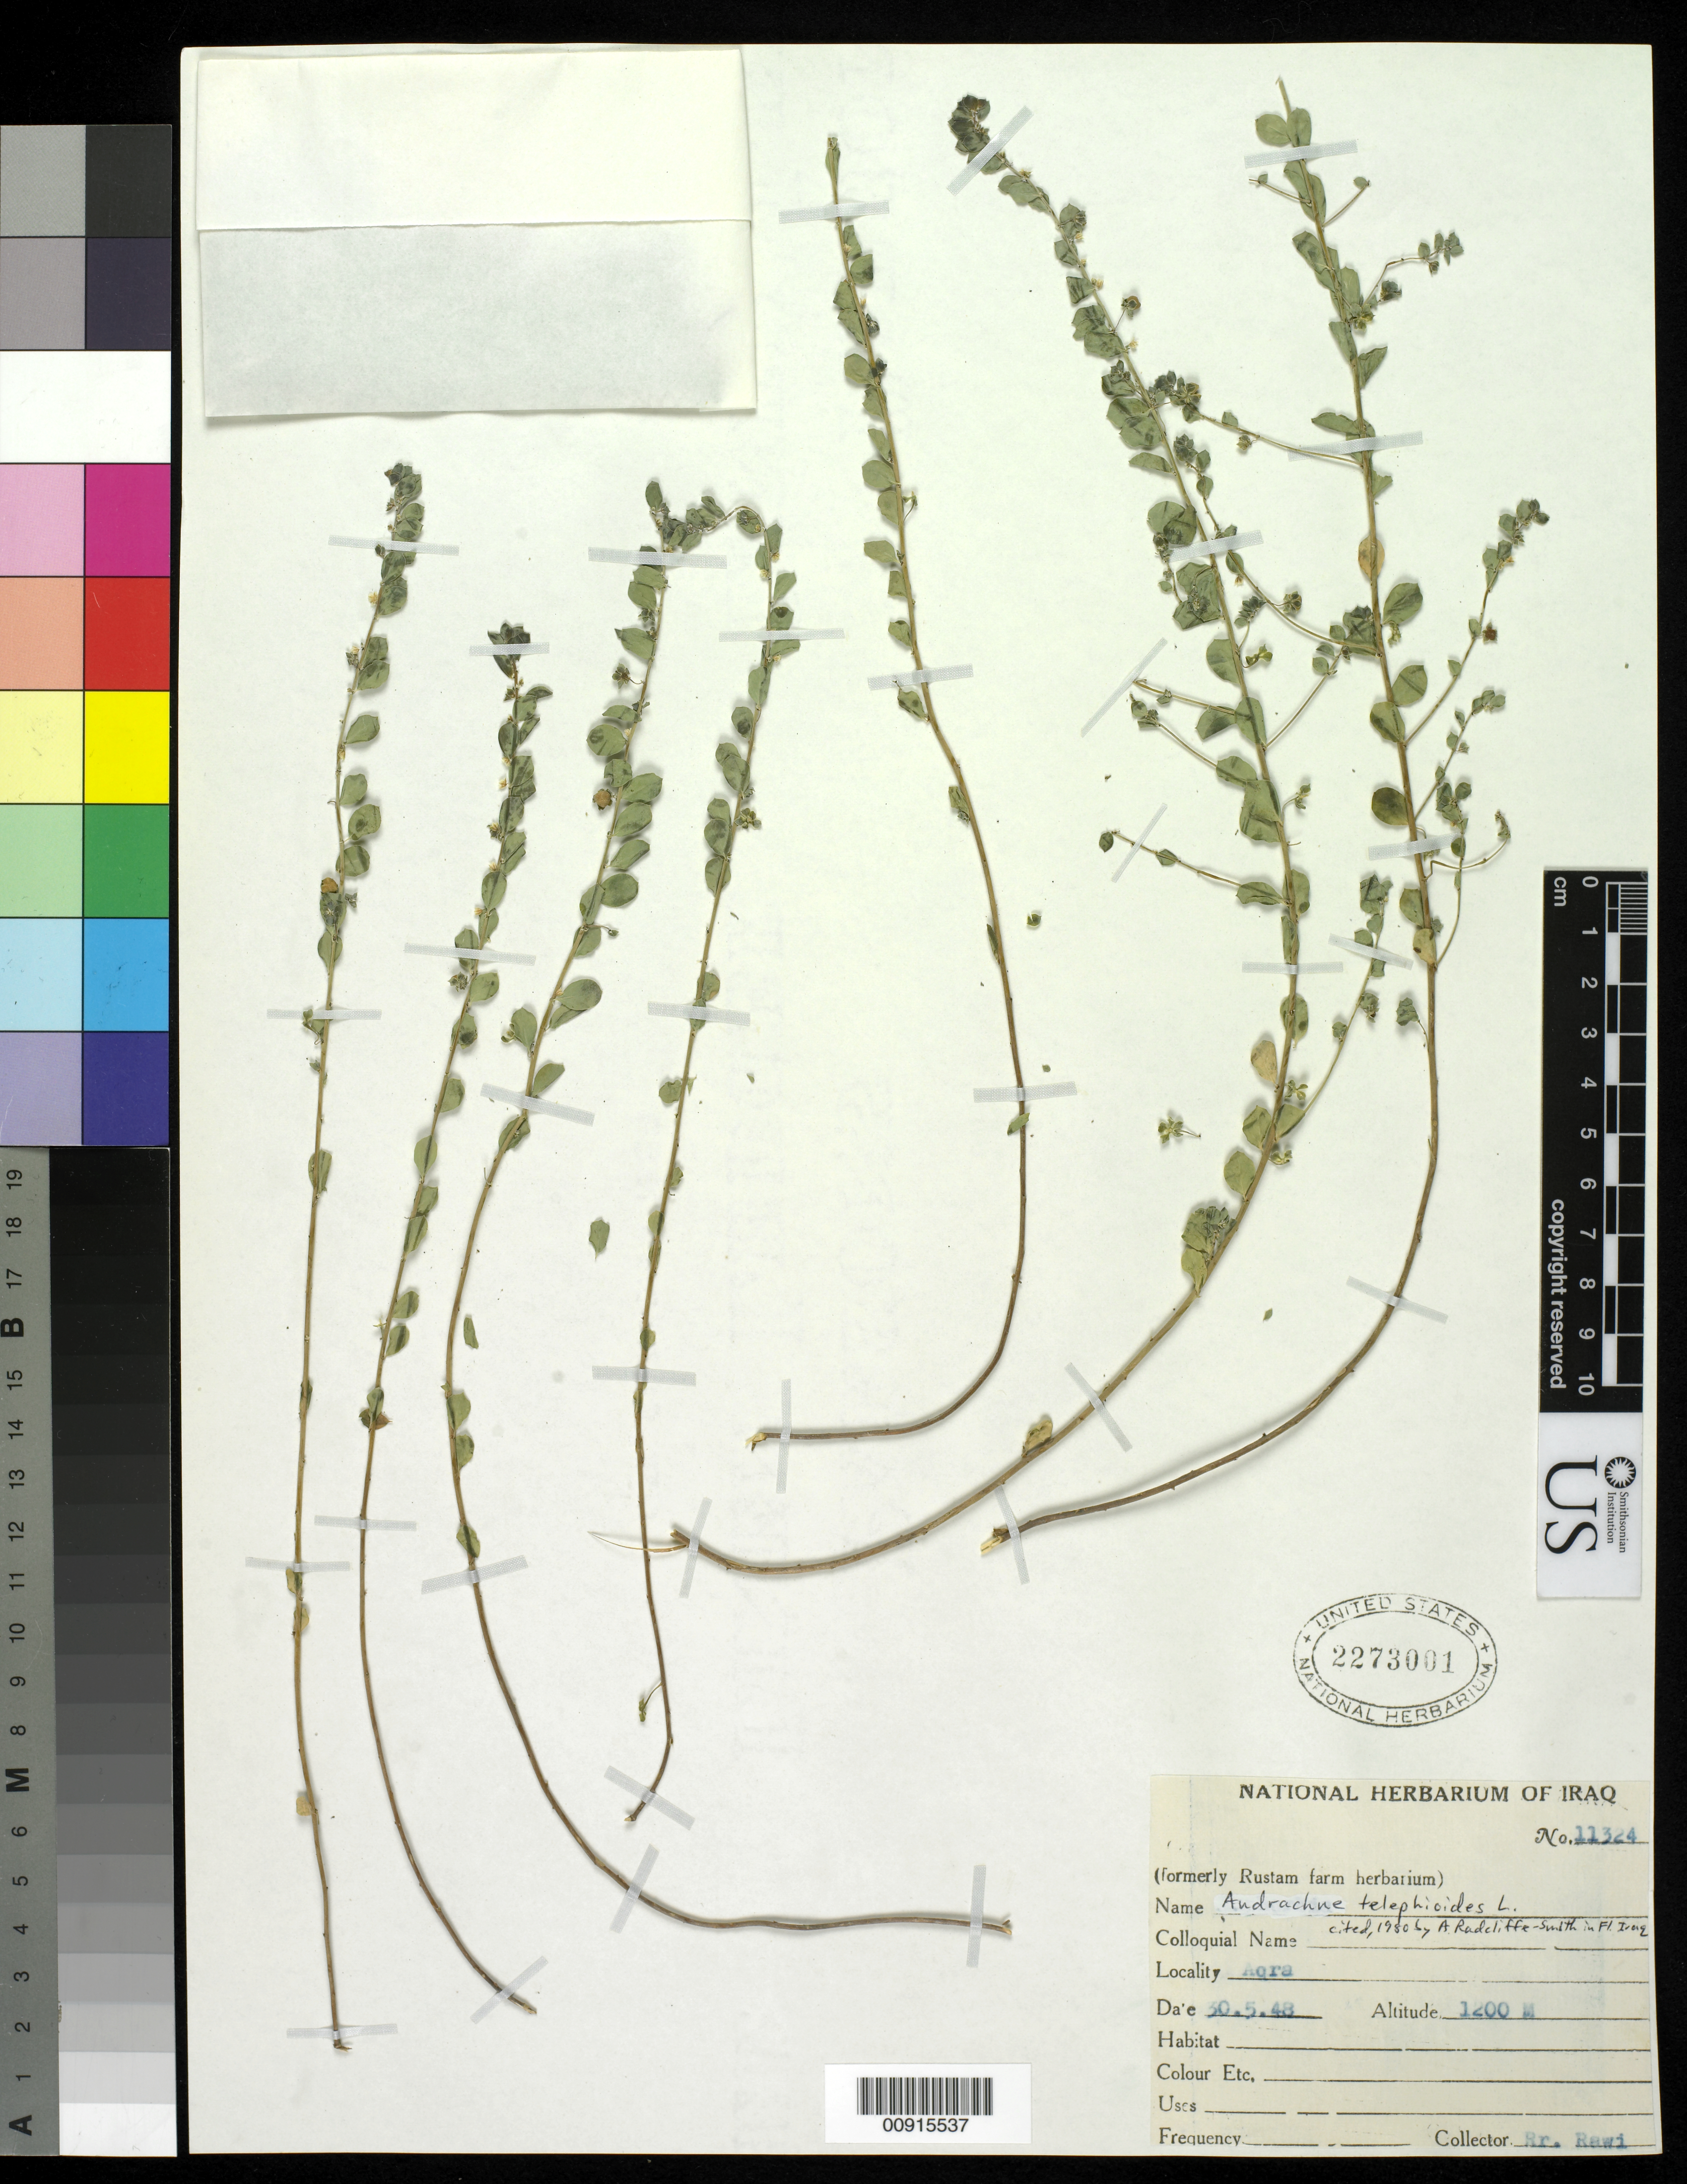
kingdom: Plantae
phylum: Tracheophyta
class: Magnoliopsida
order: Malpighiales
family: Phyllanthaceae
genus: Andrachne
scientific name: Andrachne telephioides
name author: L.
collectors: R. Rawi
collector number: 11324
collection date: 1948-05-30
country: Iraq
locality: Aqra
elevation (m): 1200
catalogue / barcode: US 2273001